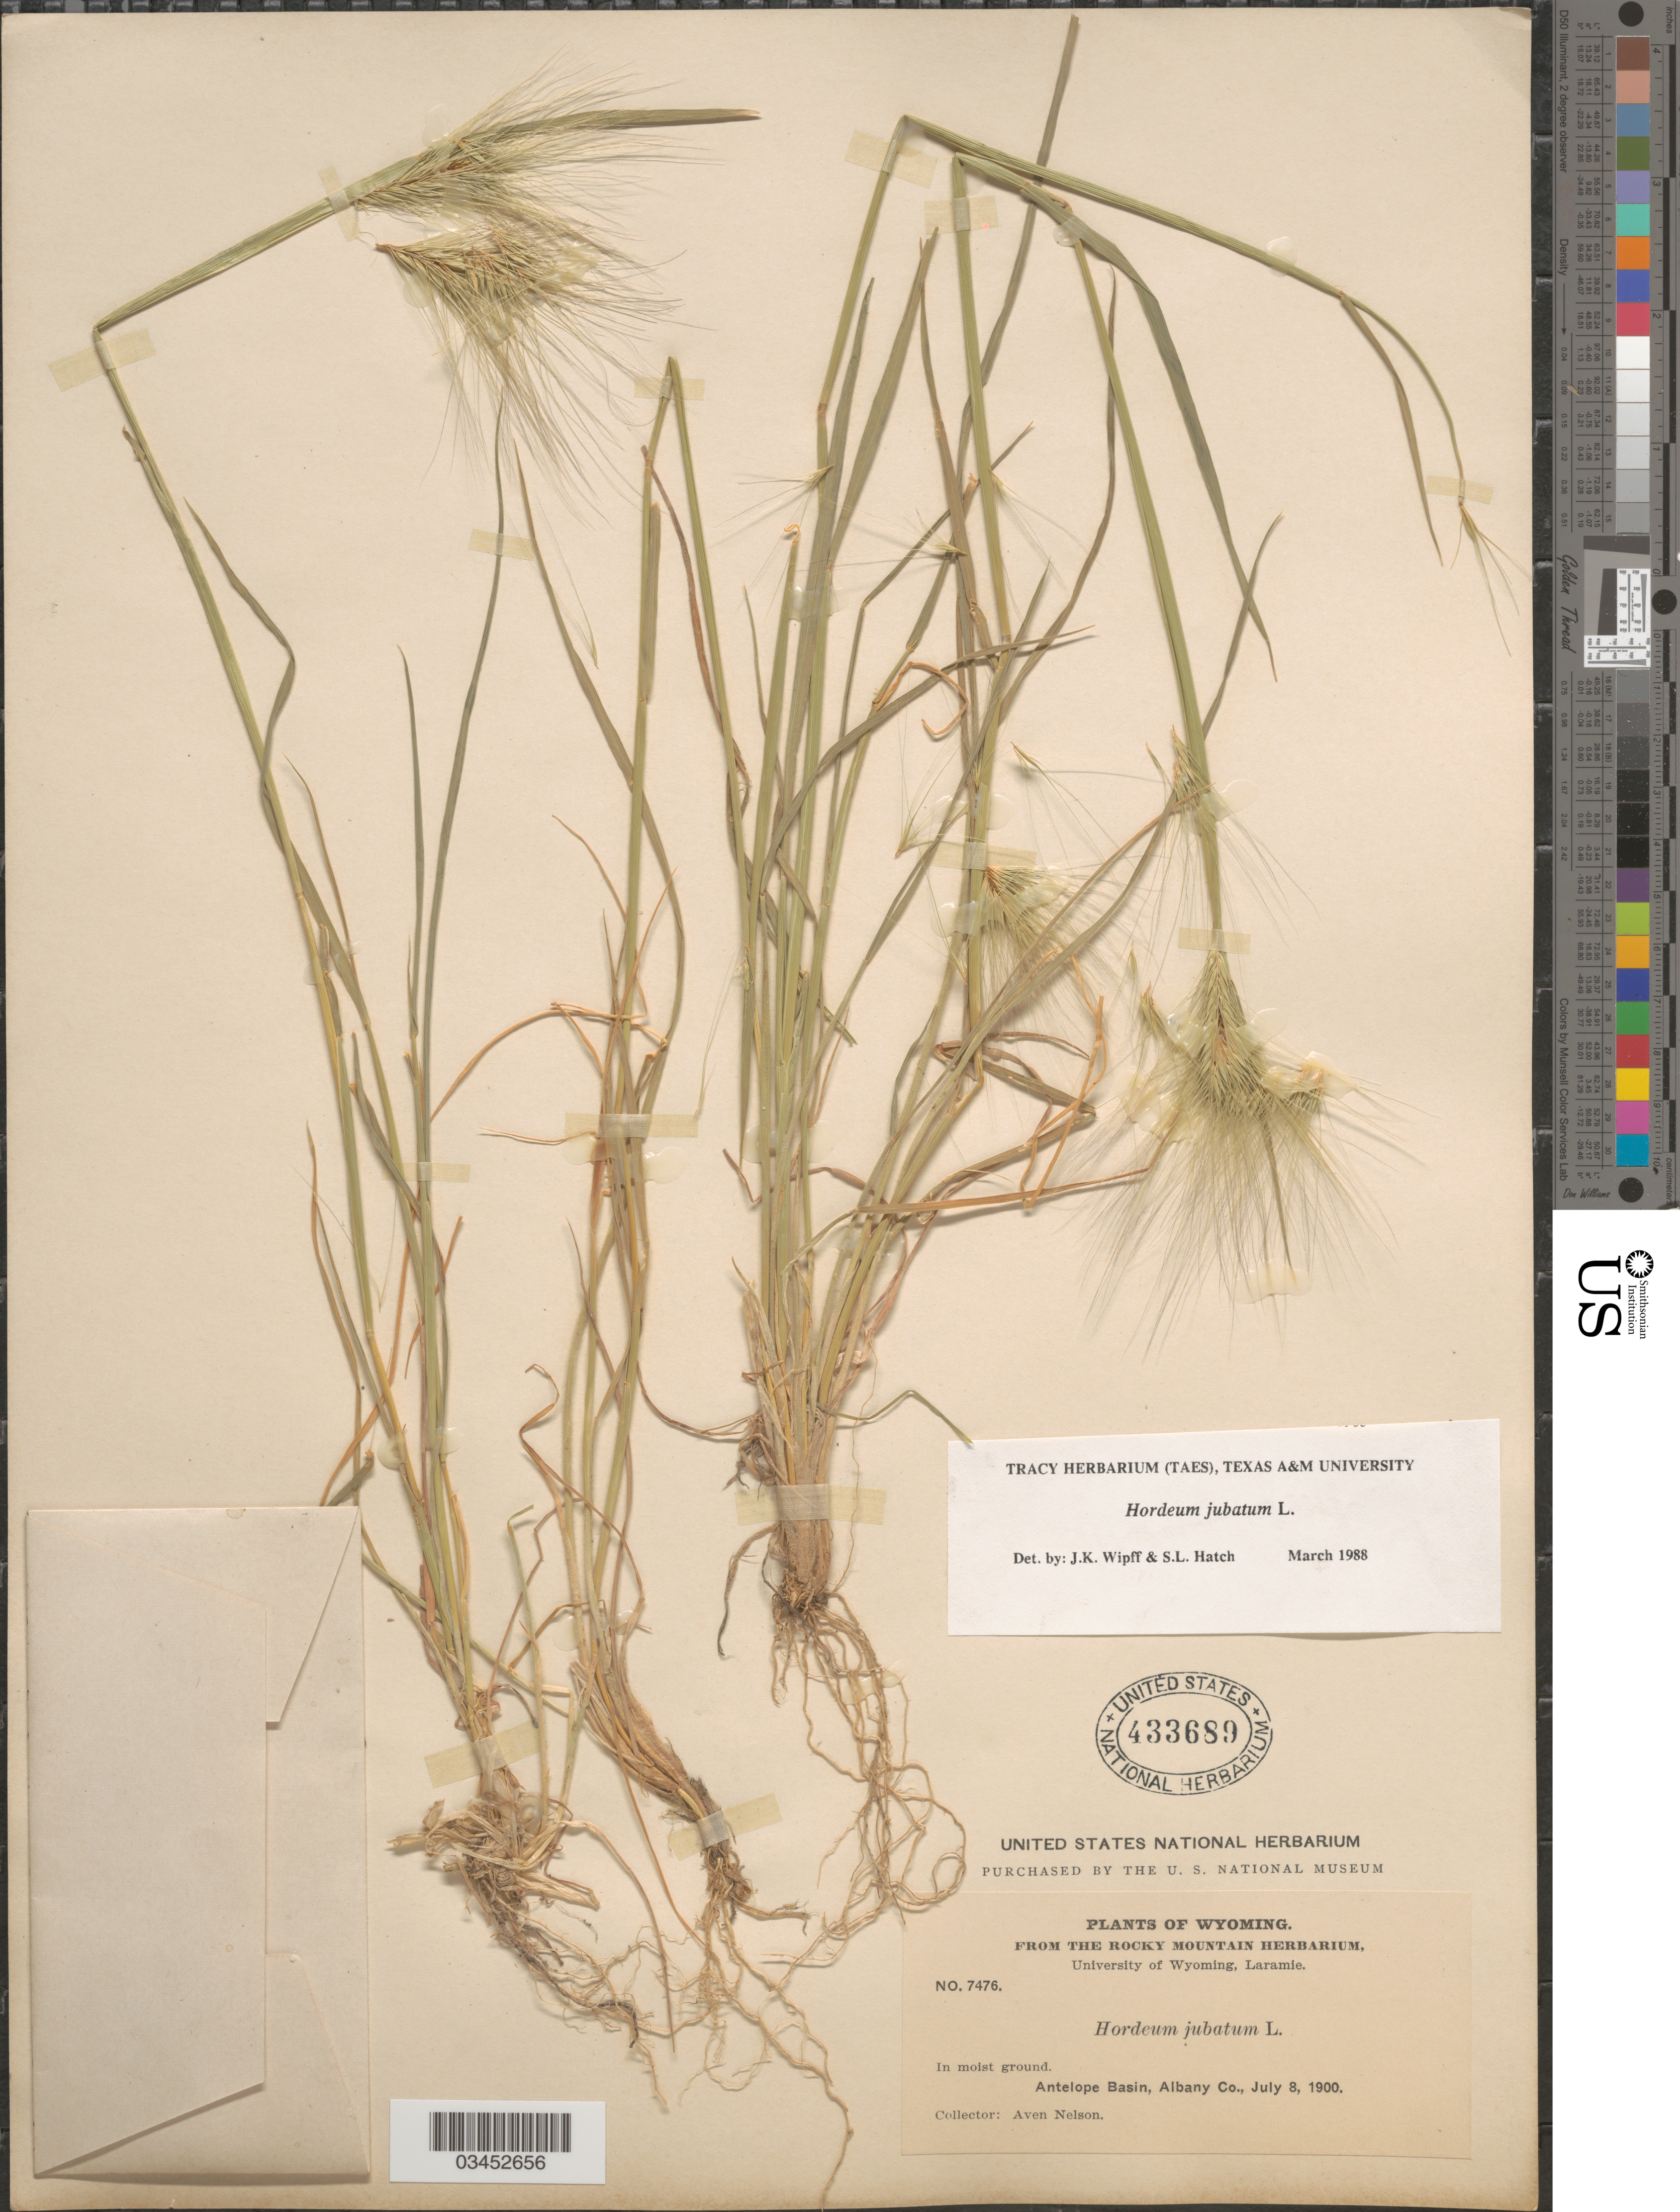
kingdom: Plantae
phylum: Tracheophyta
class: Liliopsida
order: Poales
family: Poaceae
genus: Hordeum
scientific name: Hordeum jubatum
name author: L.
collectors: A. Nelson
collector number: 7476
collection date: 1900-07-08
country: United States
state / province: Wyoming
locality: In moist ground. Antelope Basin, Albany Co.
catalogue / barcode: US 433689